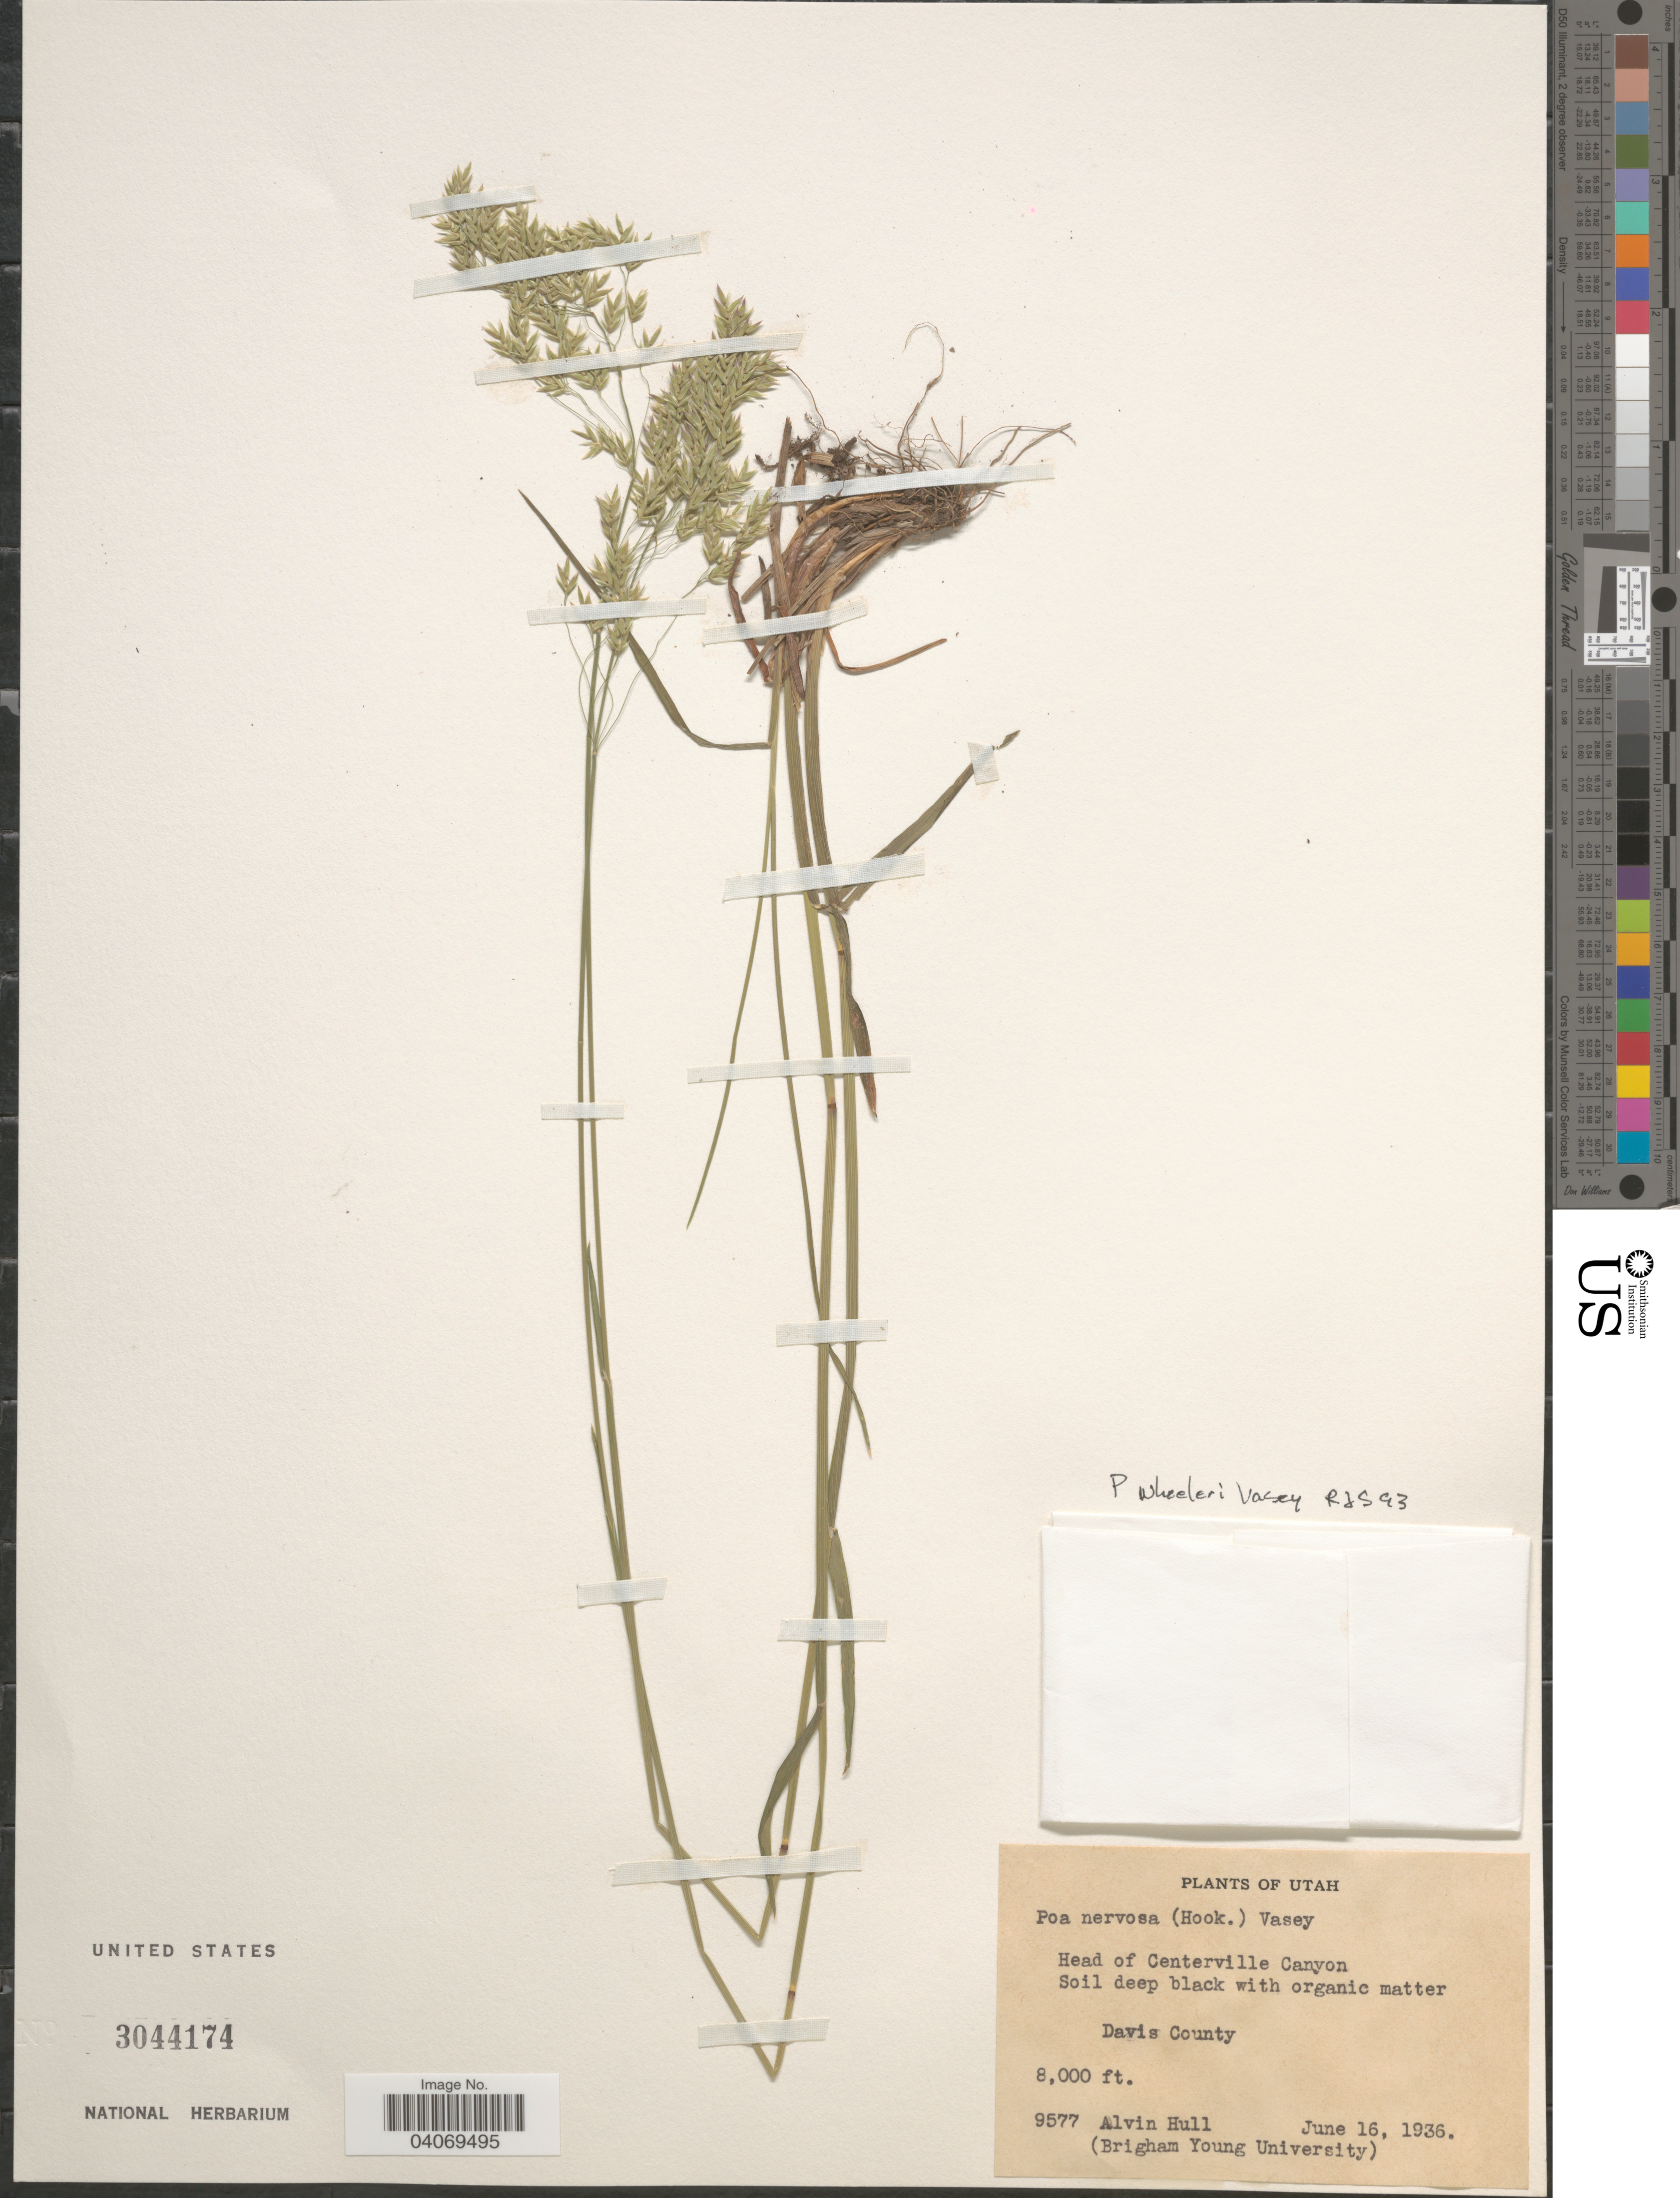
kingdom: Plantae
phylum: Tracheophyta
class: Liliopsida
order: Poales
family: Poaceae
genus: Poa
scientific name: Poa wheeleri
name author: Vasey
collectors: A. Hull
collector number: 9577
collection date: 1936-06-16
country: United States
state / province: Utah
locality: Head of Centerville Canyon. Soil deep black with organic matter. Davis County.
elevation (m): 2438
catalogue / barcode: US 3044174